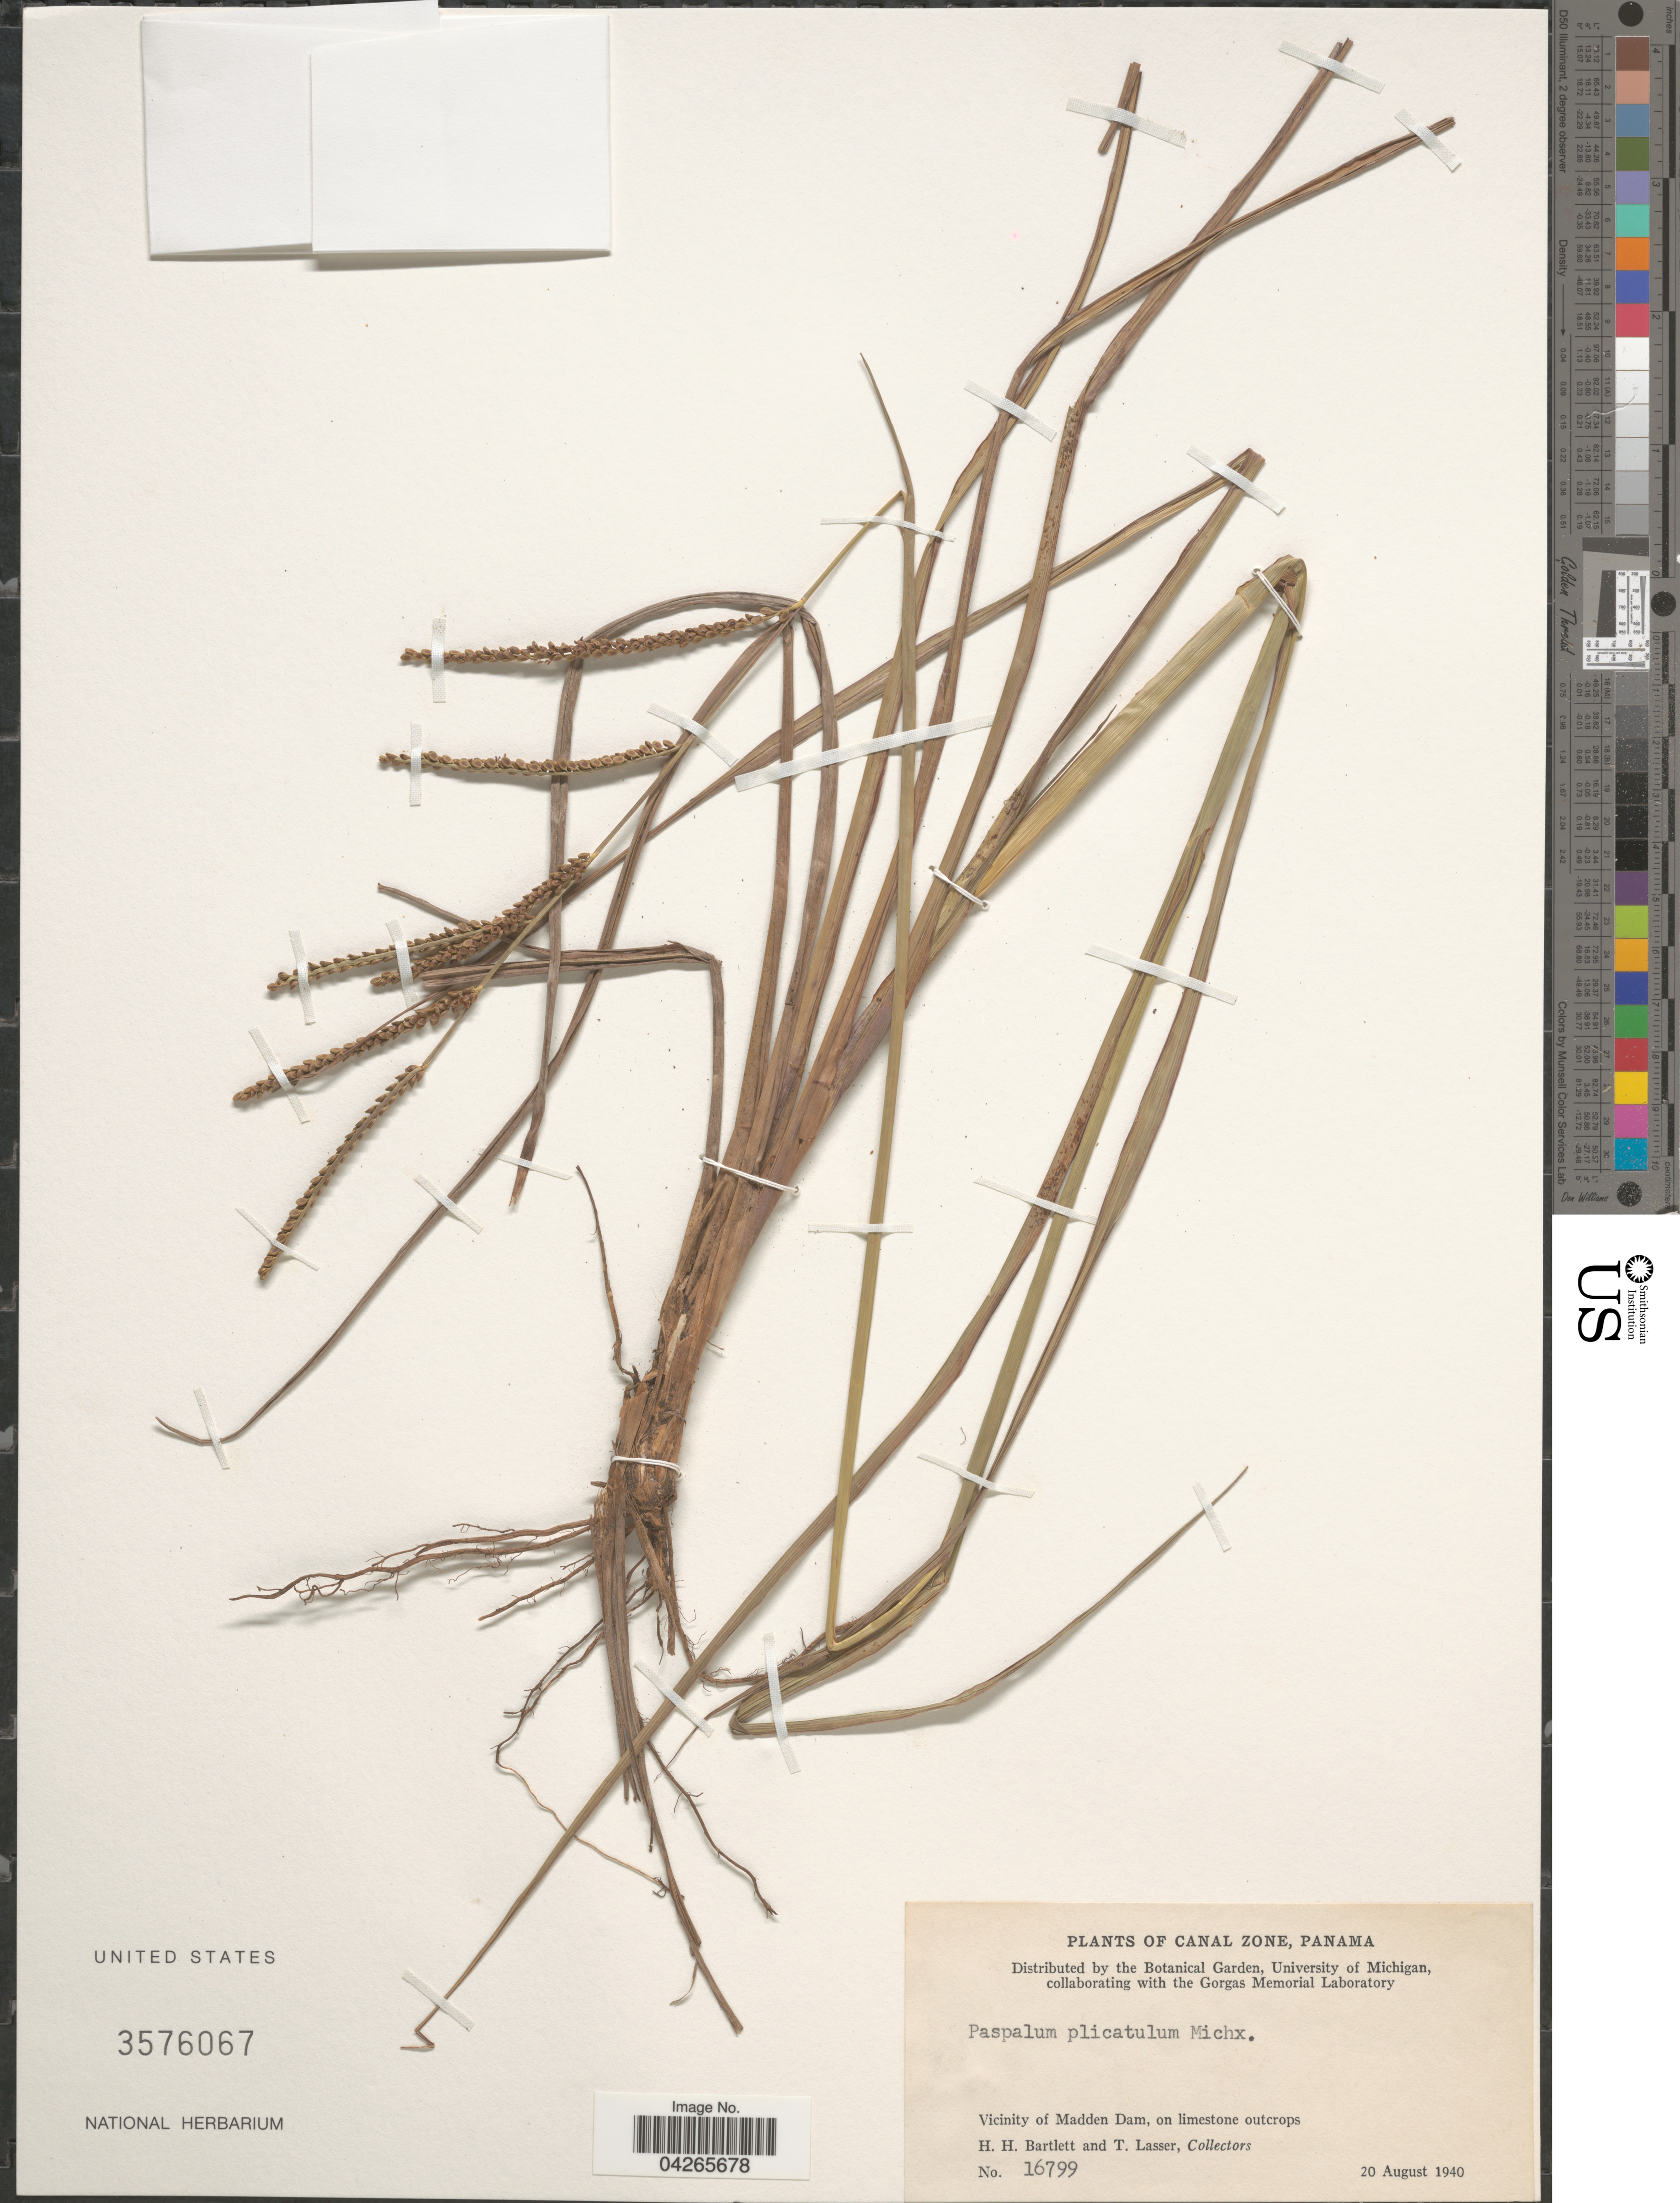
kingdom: Plantae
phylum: Tracheophyta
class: Liliopsida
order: Poales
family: Poaceae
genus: Paspalum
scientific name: Paspalum plicatulum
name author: Michx.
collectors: H. H. Bartlett & T. Lasser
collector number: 16799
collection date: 1940-08-20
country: Panama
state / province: Colón / Panamá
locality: Canal Zone. Vicinity of Madden Dam, on limestone outcrops.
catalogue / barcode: US 3576067